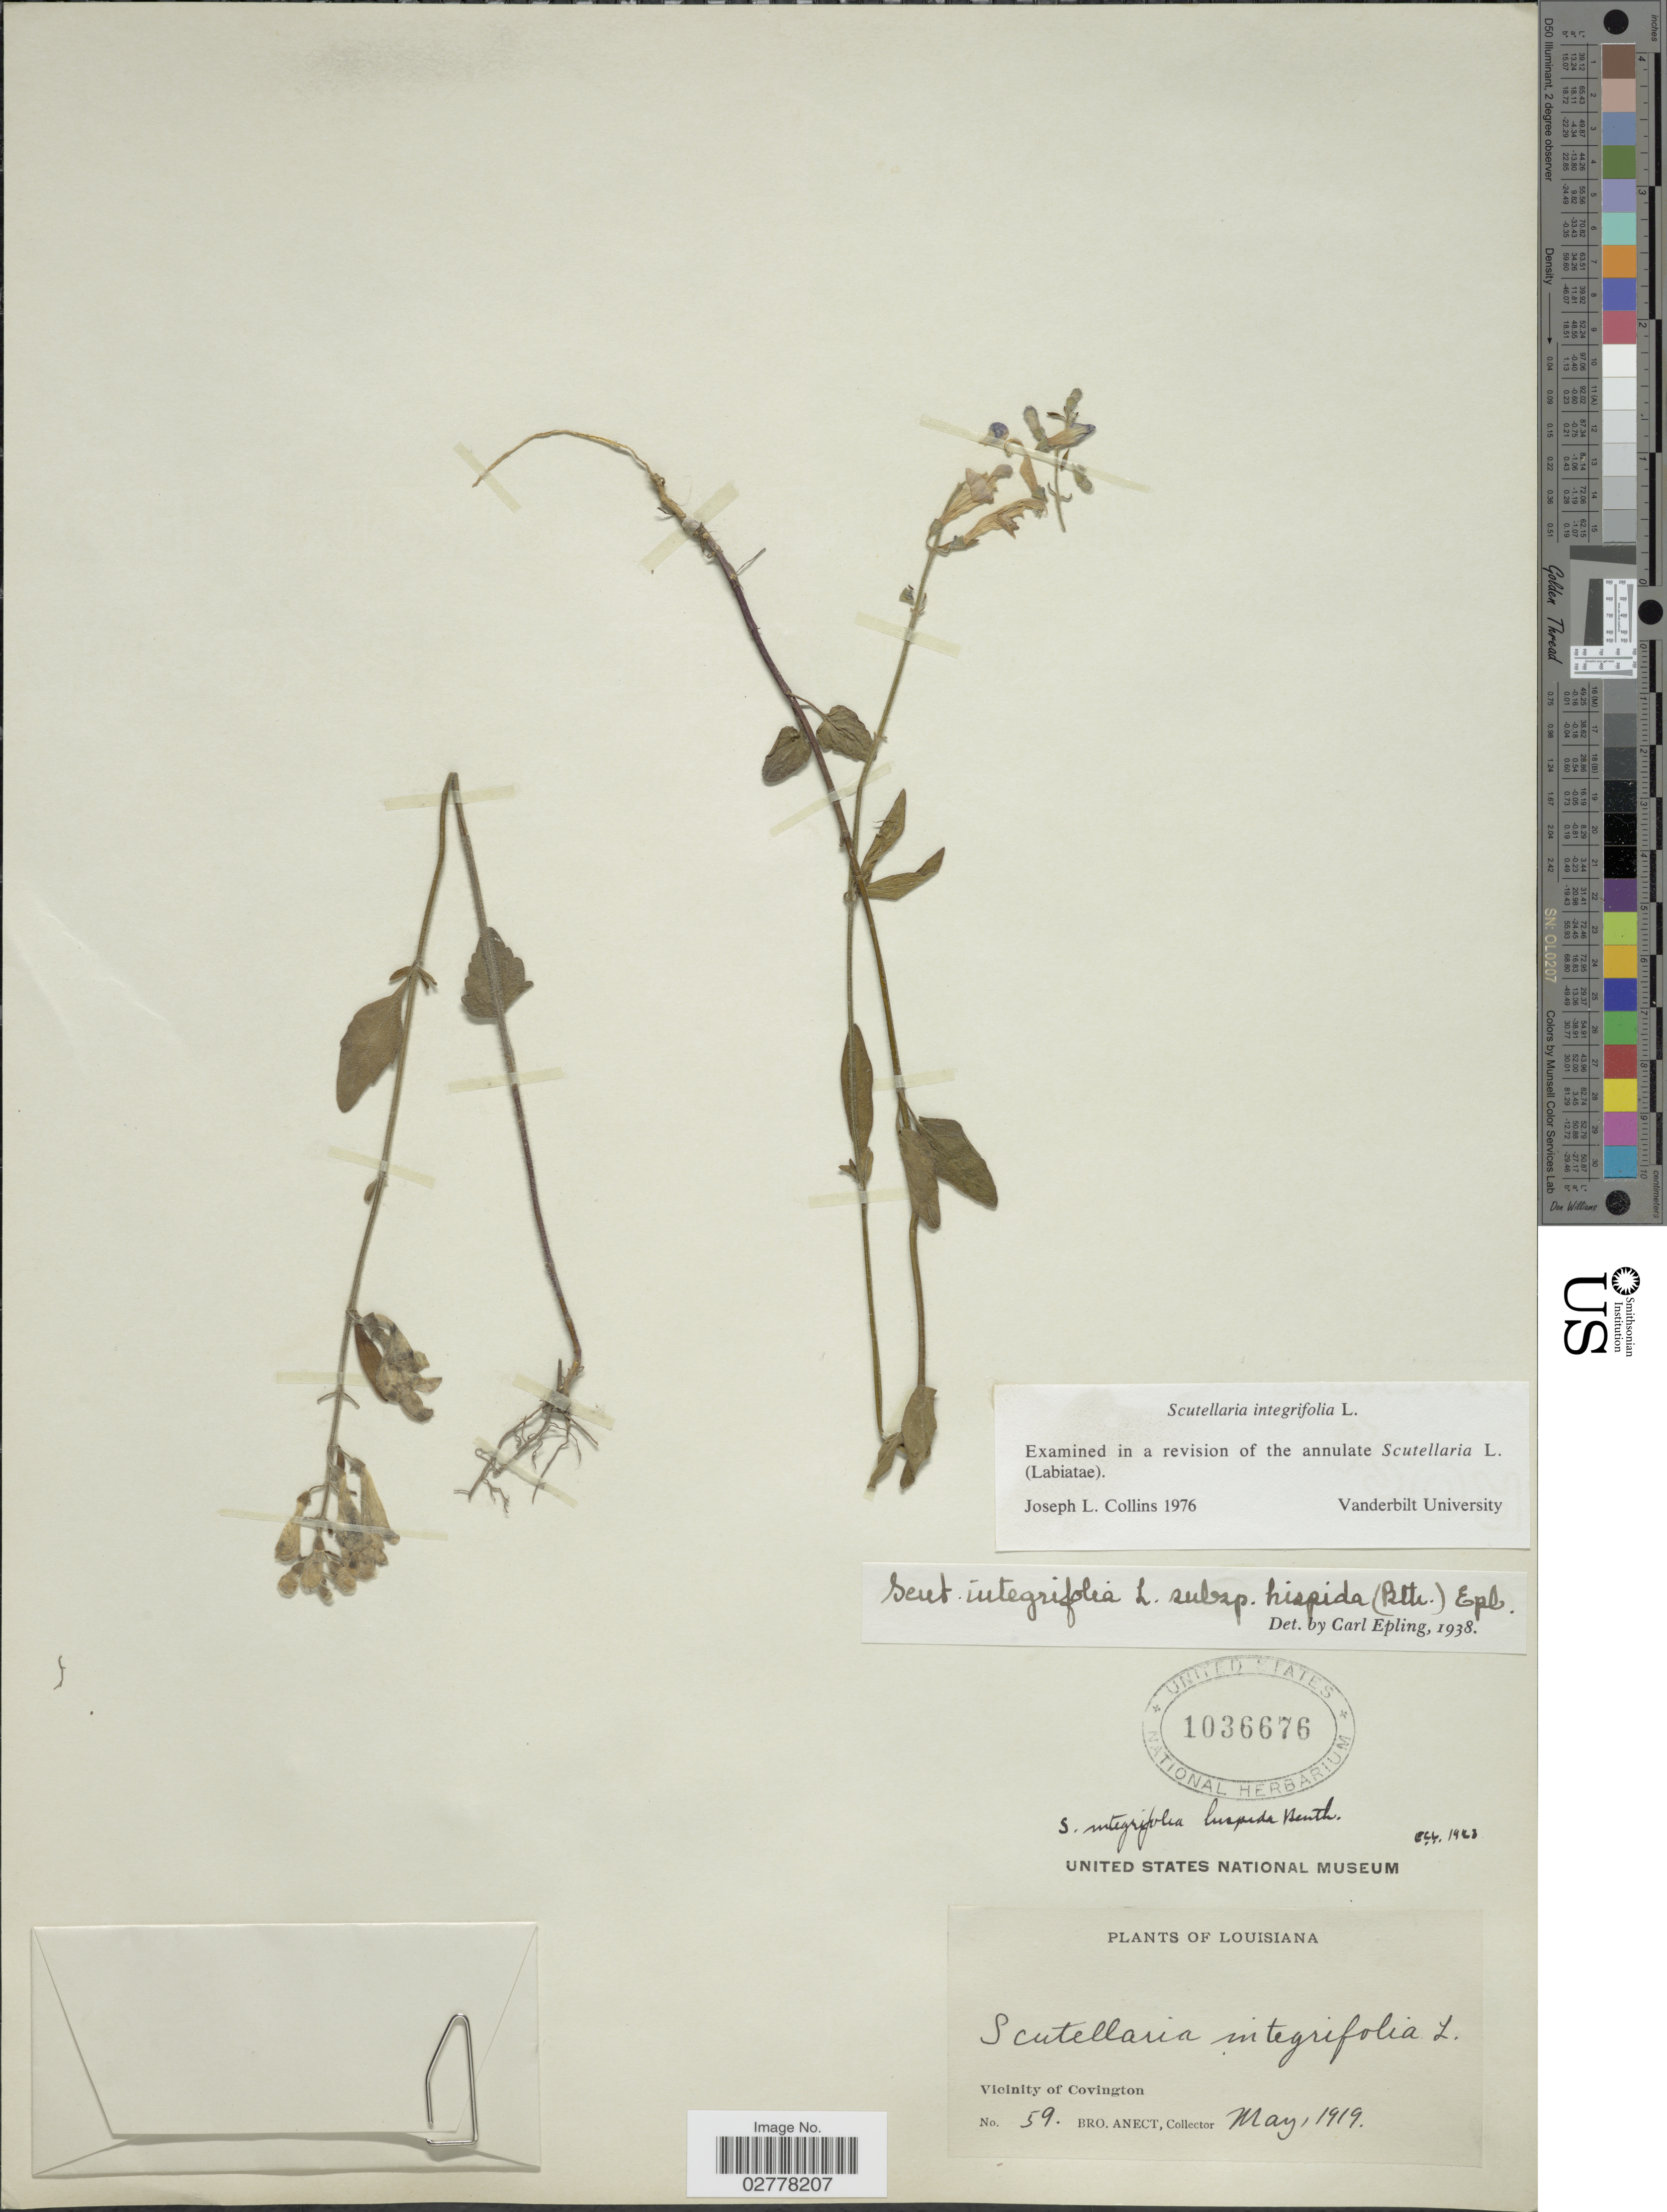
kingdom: Plantae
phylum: Tracheophyta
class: Magnoliopsida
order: Lamiales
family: Lamiaceae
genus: Scutellaria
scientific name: Scutellaria integrifolia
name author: L.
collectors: B. Anect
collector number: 59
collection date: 1919-05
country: United States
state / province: Louisiana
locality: Vicinity of Covington.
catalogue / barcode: US 1036676